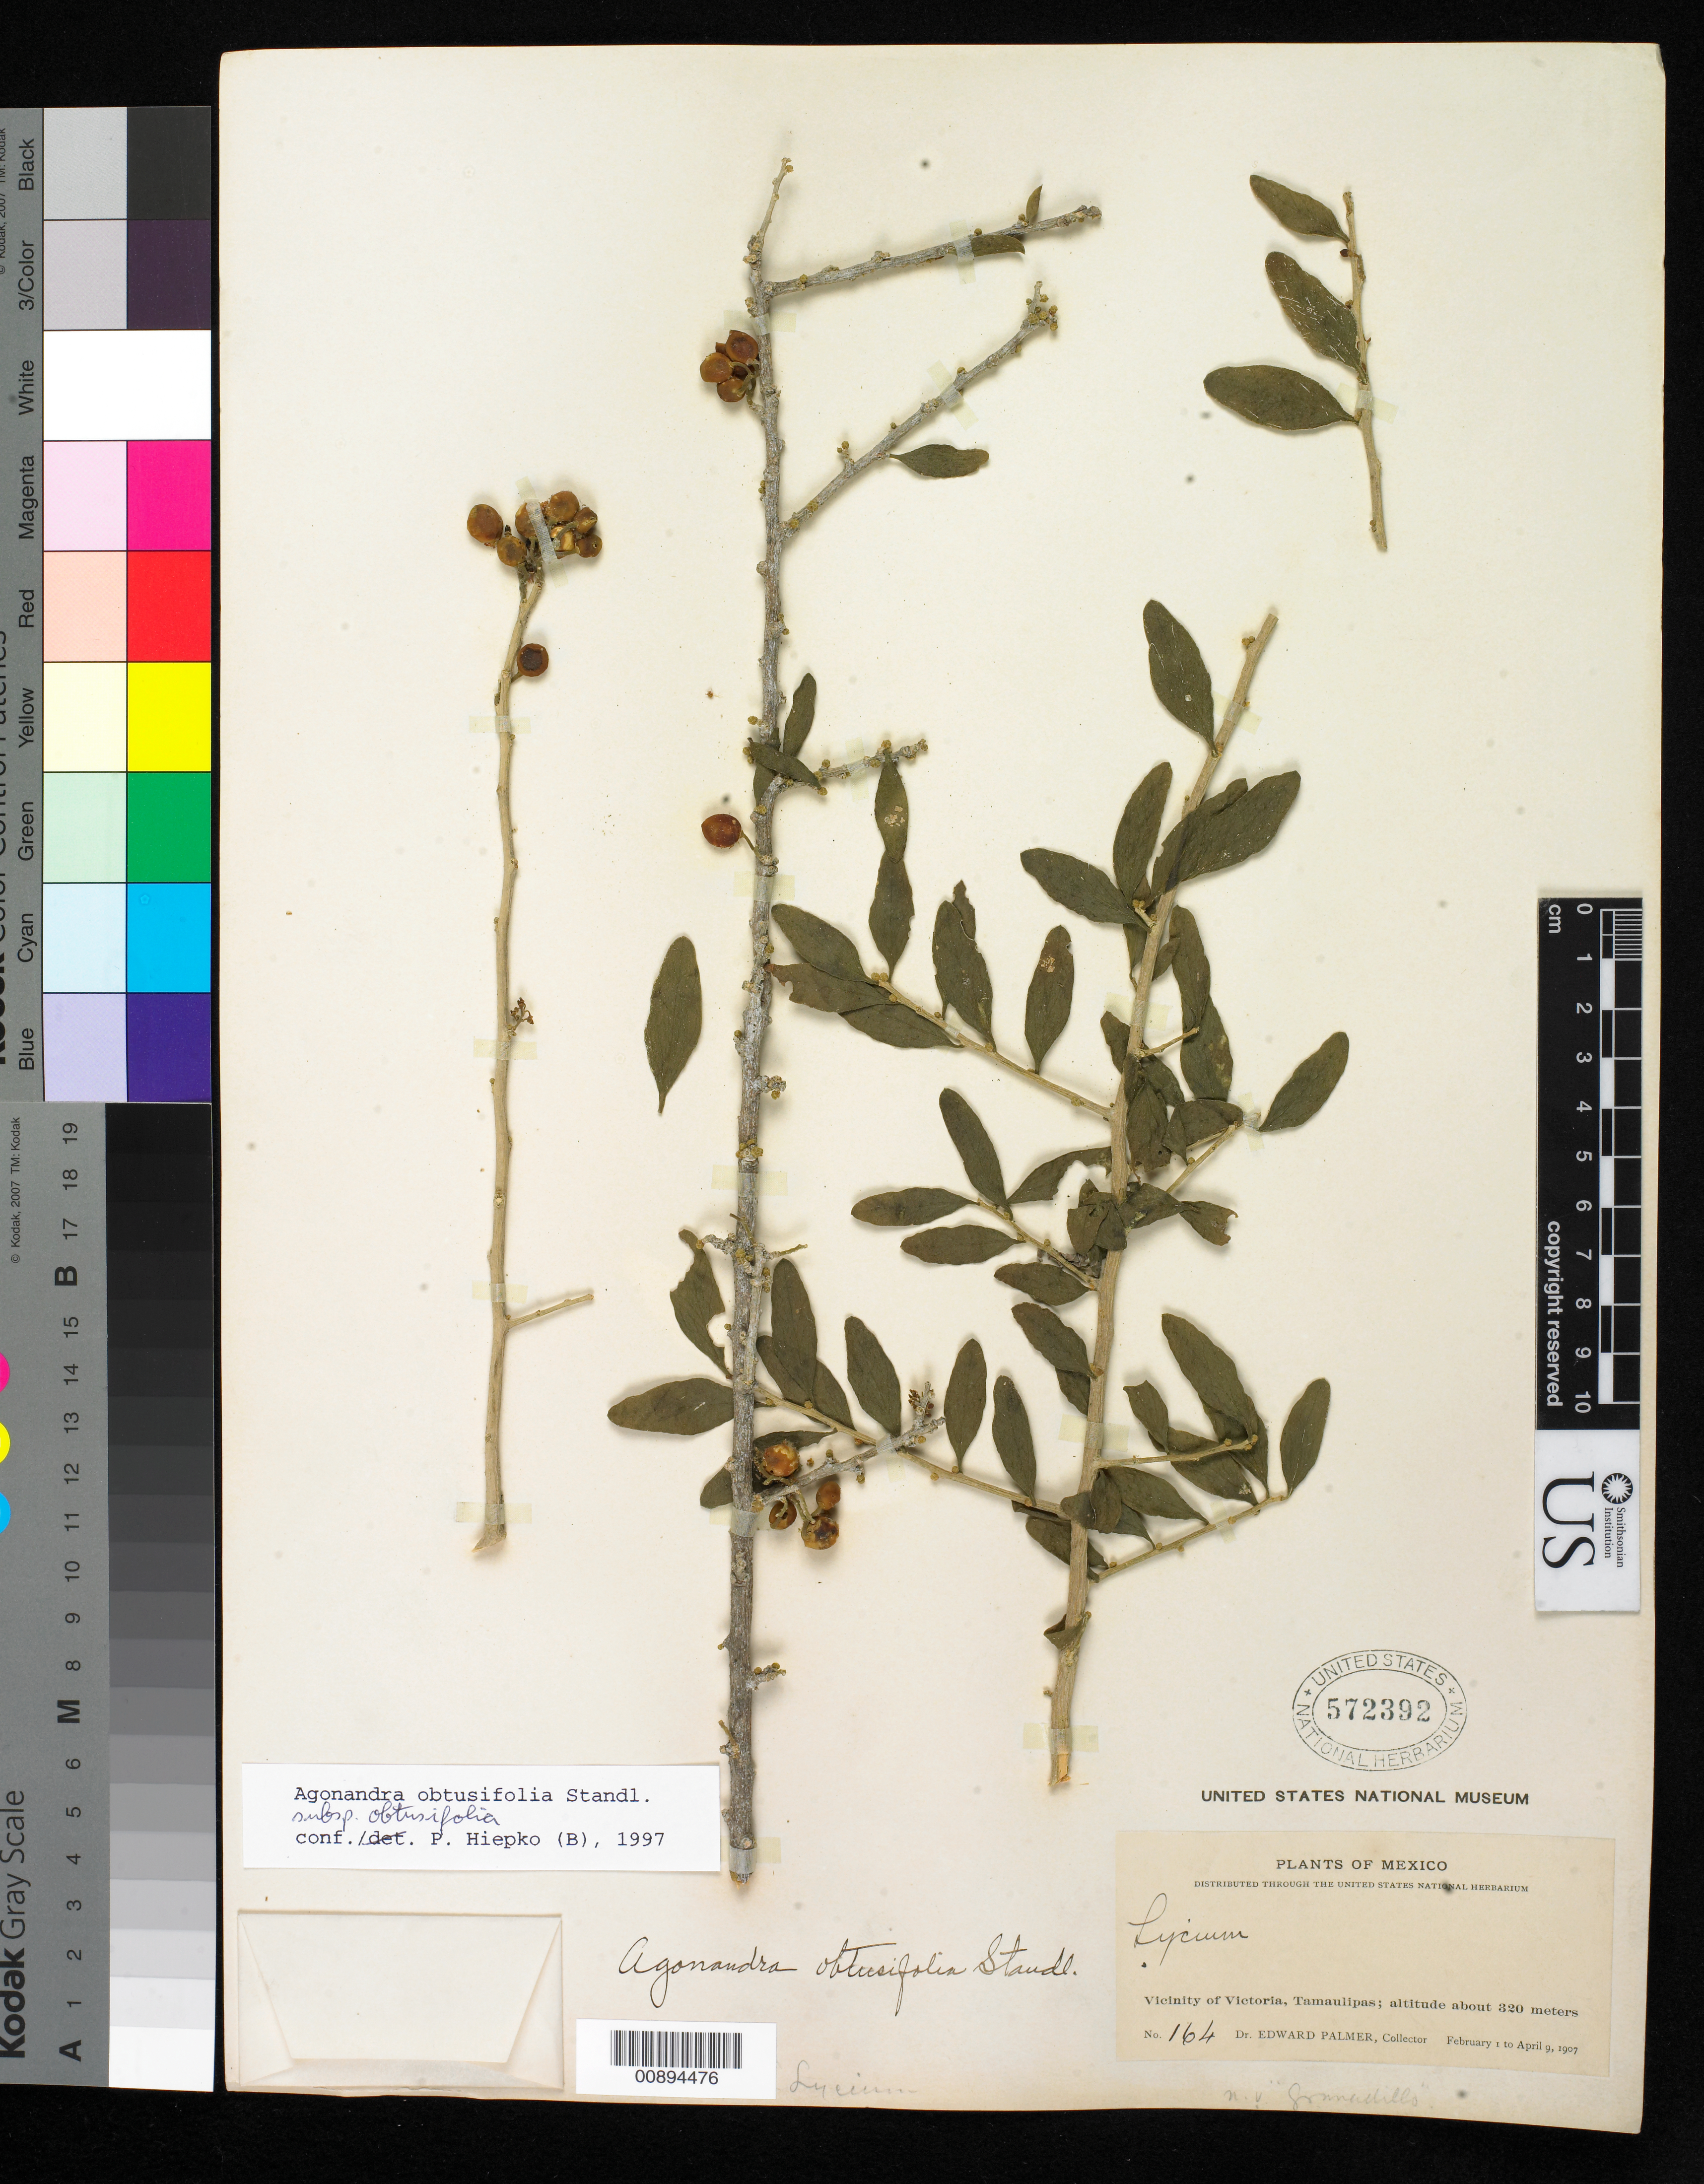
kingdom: Plantae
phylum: Tracheophyta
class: Magnoliopsida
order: Santalales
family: Opiliaceae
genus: Agonandra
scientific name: Agonandra obtusifolia subsp. obtusifolia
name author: Standl.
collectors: E. Palmer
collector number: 164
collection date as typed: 01 Feb 1907 to 09 Apr 1907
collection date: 1907-02-01/1907-04-09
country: Mexico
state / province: Tamaulipas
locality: Vicinity of Victoria.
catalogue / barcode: US 572392